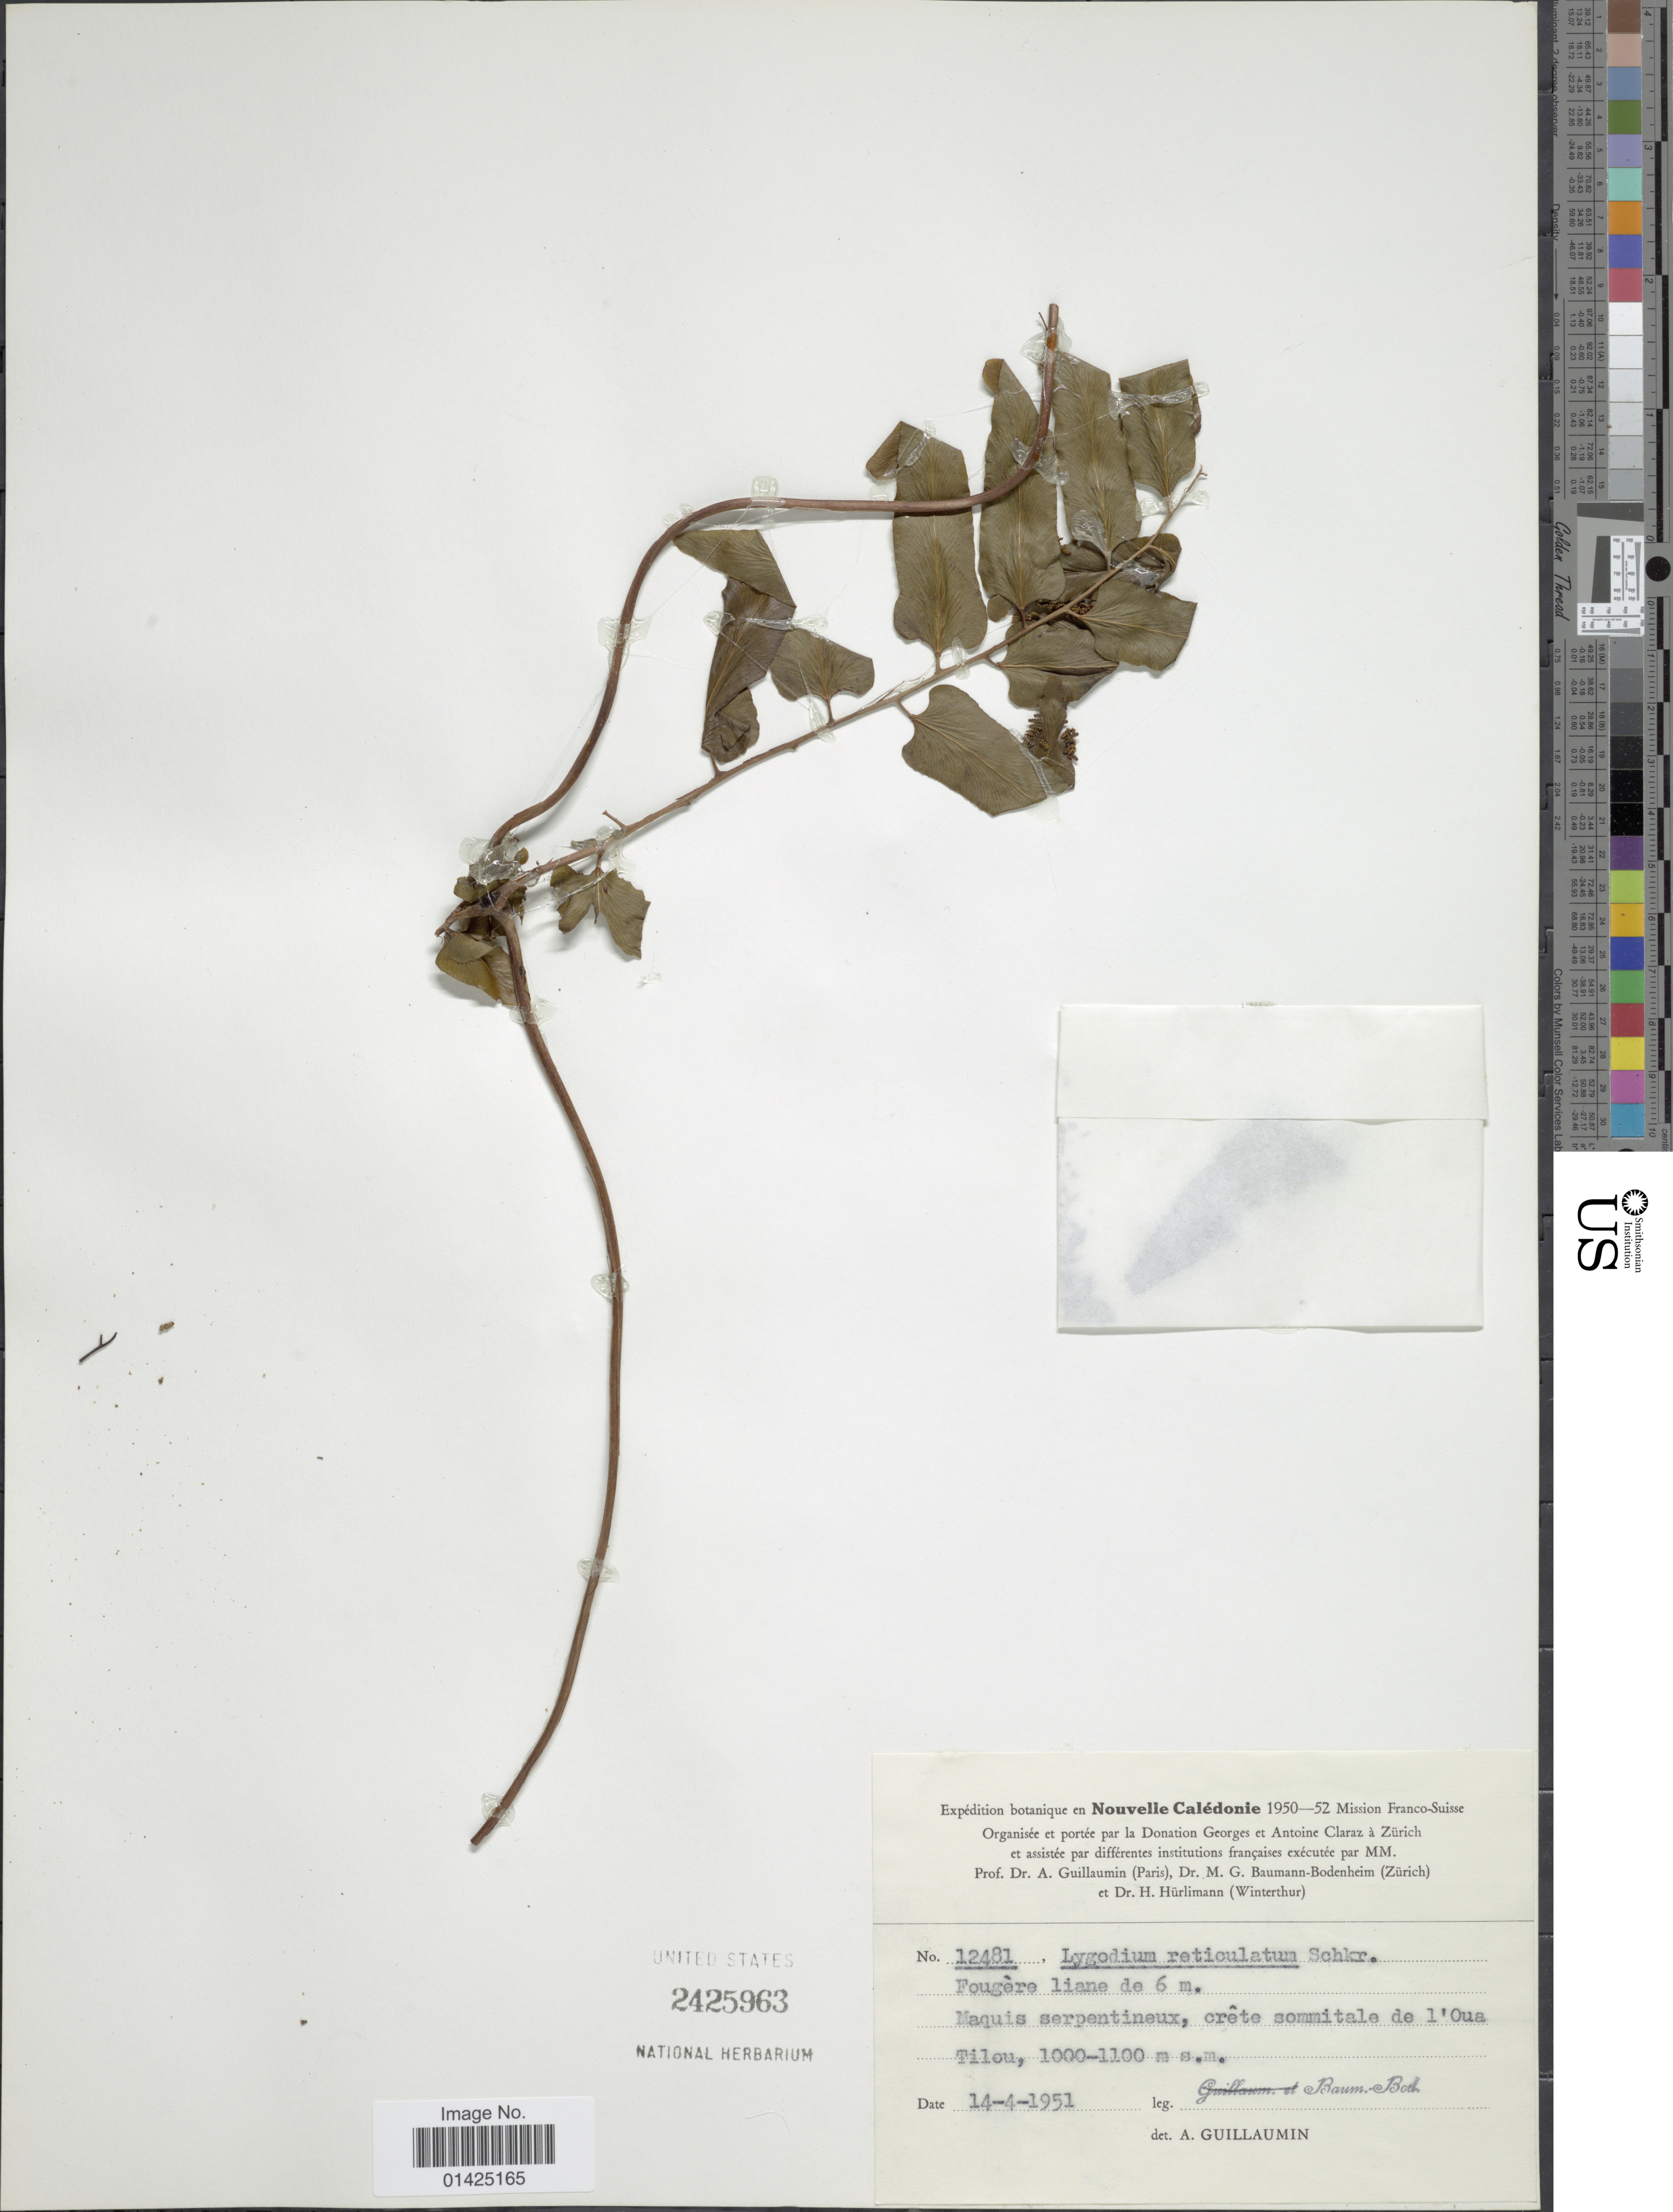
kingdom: Plantae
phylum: Tracheophyta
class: Polypodiopsida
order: Schizaeales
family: Lygodiaceae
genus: Lygodium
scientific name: Lygodium reticulatum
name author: Schkuhr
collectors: M. G. Baumann-Bodenheim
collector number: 12481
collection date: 1951-04-14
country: New Caledonia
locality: Fougère liane de 6m., Maquis serpentineux, crête sommitale de I'Oua Tilou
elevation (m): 1000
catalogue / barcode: US 2425963